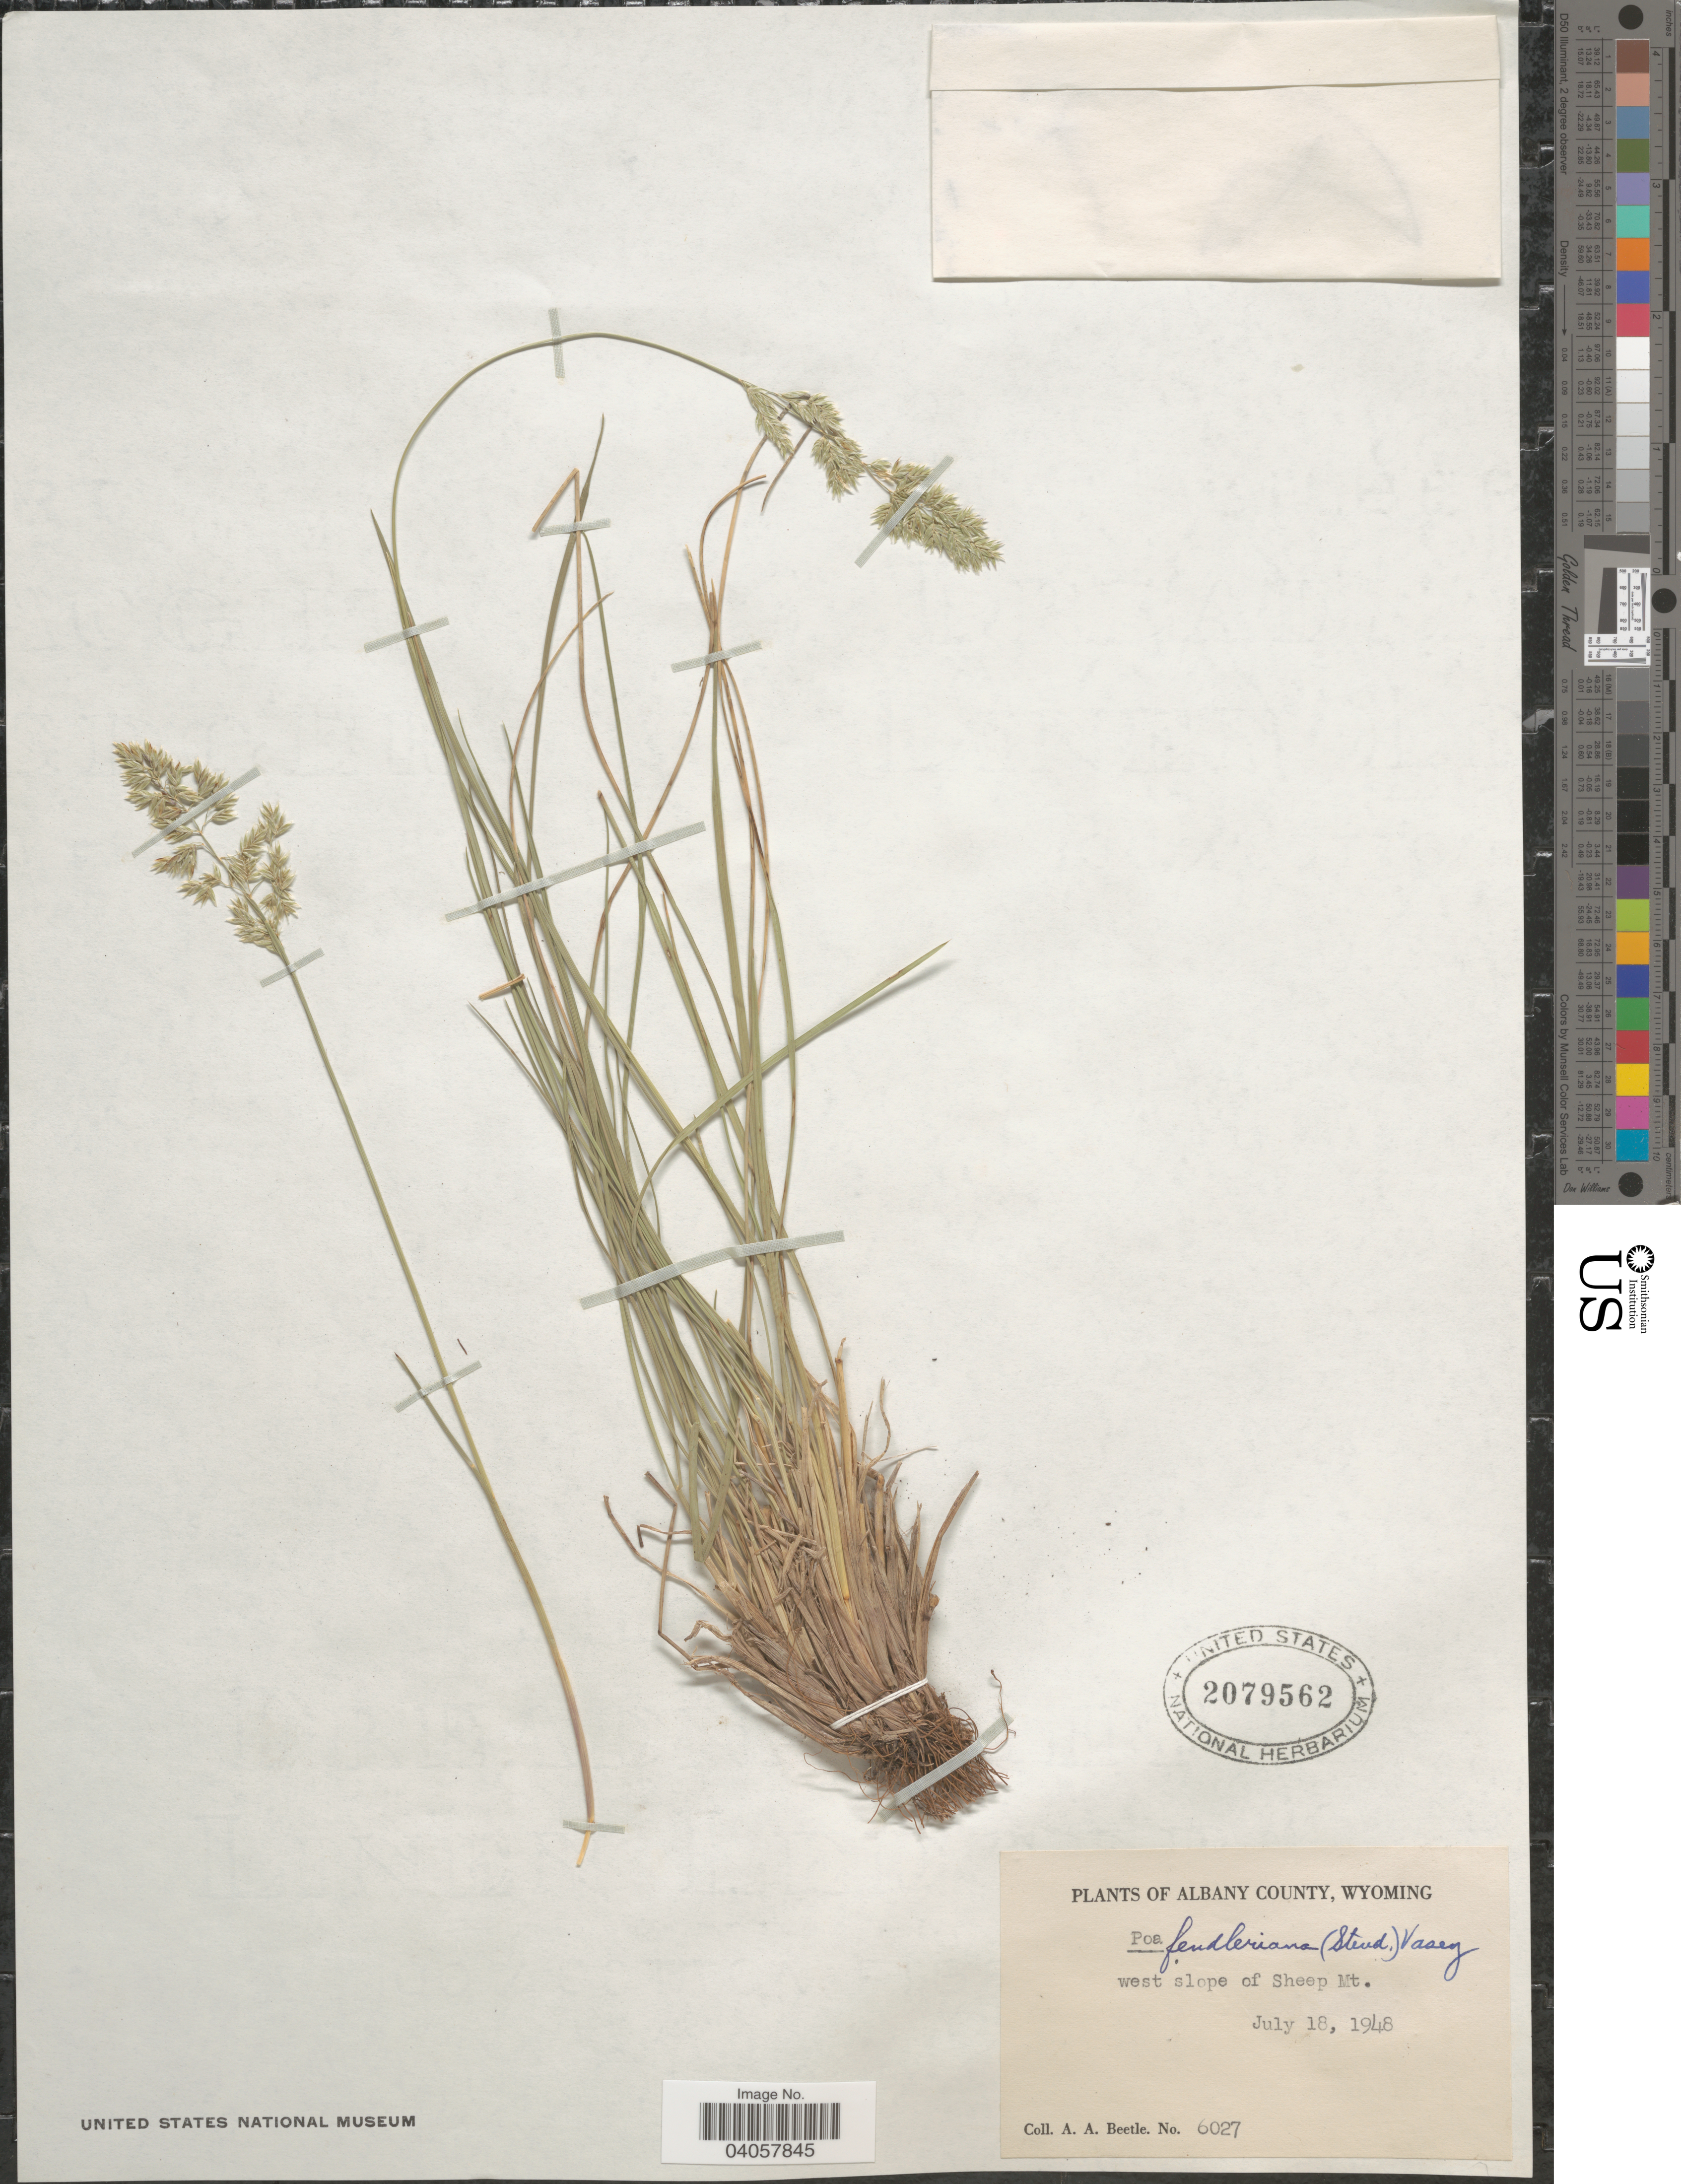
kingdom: Plantae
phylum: Tracheophyta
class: Liliopsida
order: Poales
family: Poaceae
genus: Poa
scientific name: Poa fendleriana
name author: (Steud.) Vasey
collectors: A. A. Beetle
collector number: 6027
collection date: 1948-07-18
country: United States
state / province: Wyoming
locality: Albany County. West slope of Sheep Mt.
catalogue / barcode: US 2079562